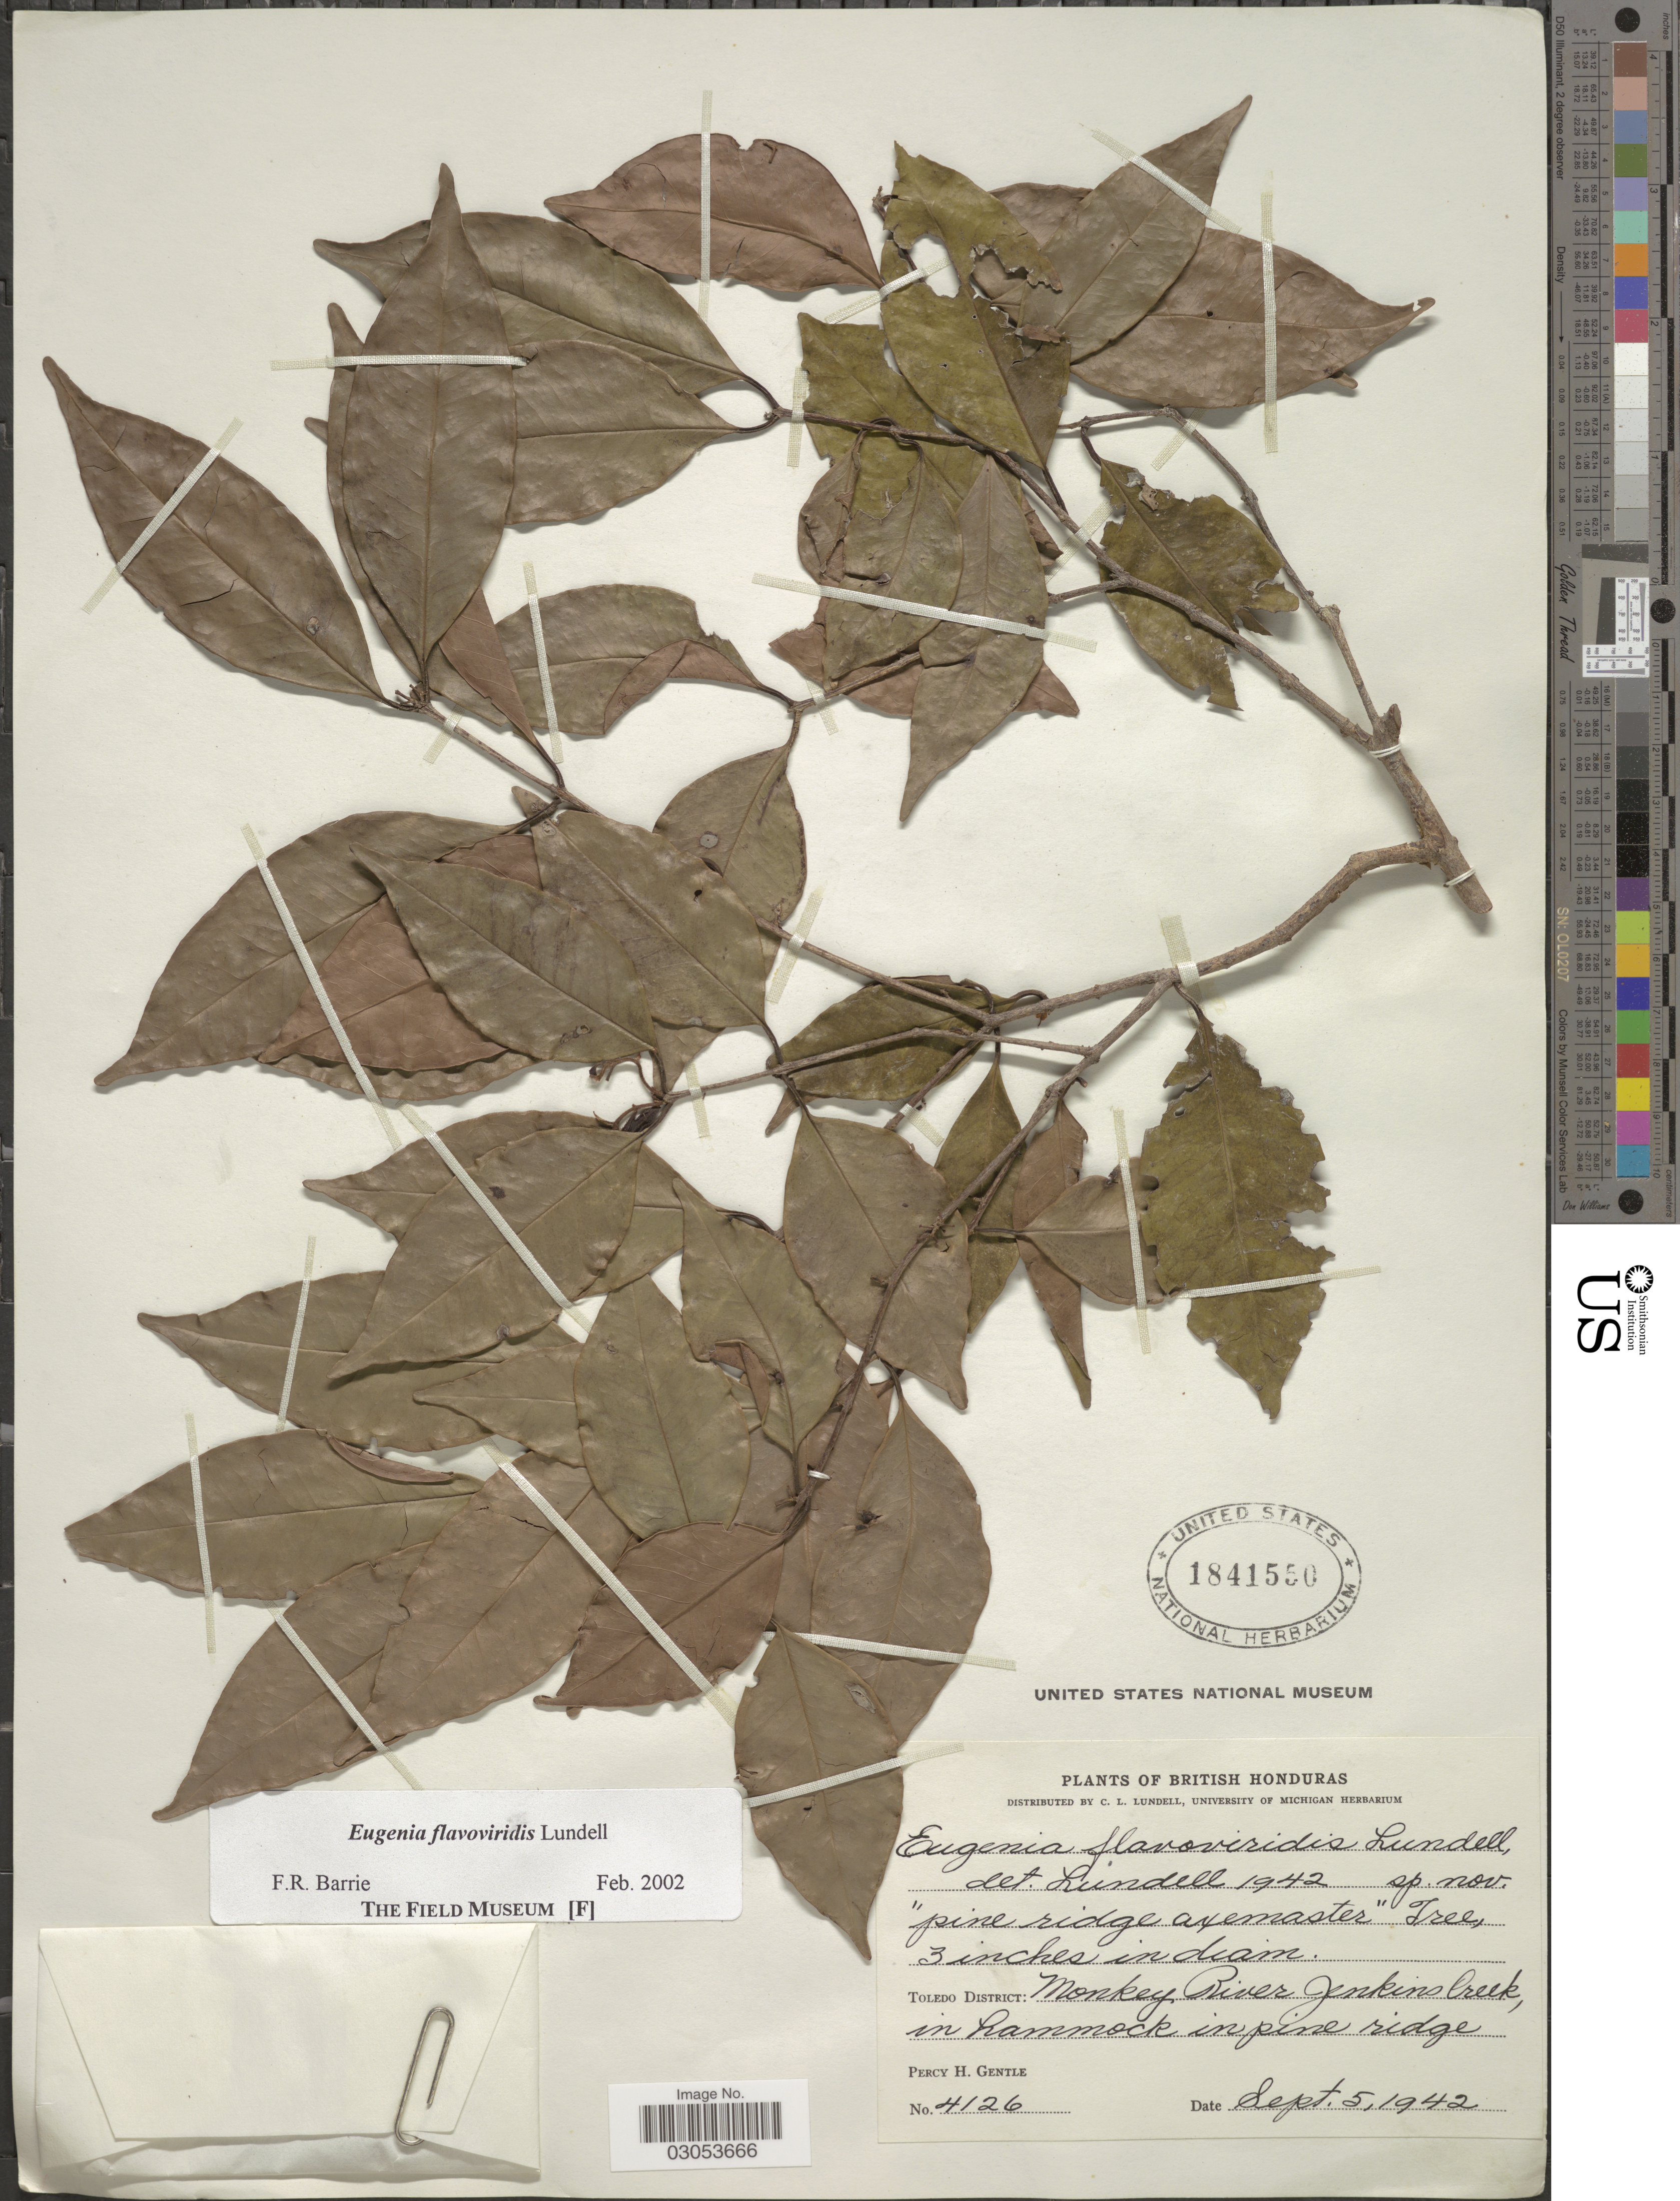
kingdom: Plantae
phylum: Tracheophyta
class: Magnoliopsida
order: Myrtales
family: Myrtaceae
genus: Eugenia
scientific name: Eugenia flavoviridis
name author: Lundell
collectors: P. H. Gentle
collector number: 4126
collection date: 1942-09-05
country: Belize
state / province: Toledo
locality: British Honduras. Toledo District: Monkey River Jenkins Creek, in hammock in pine ridge.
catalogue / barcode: US 1841550